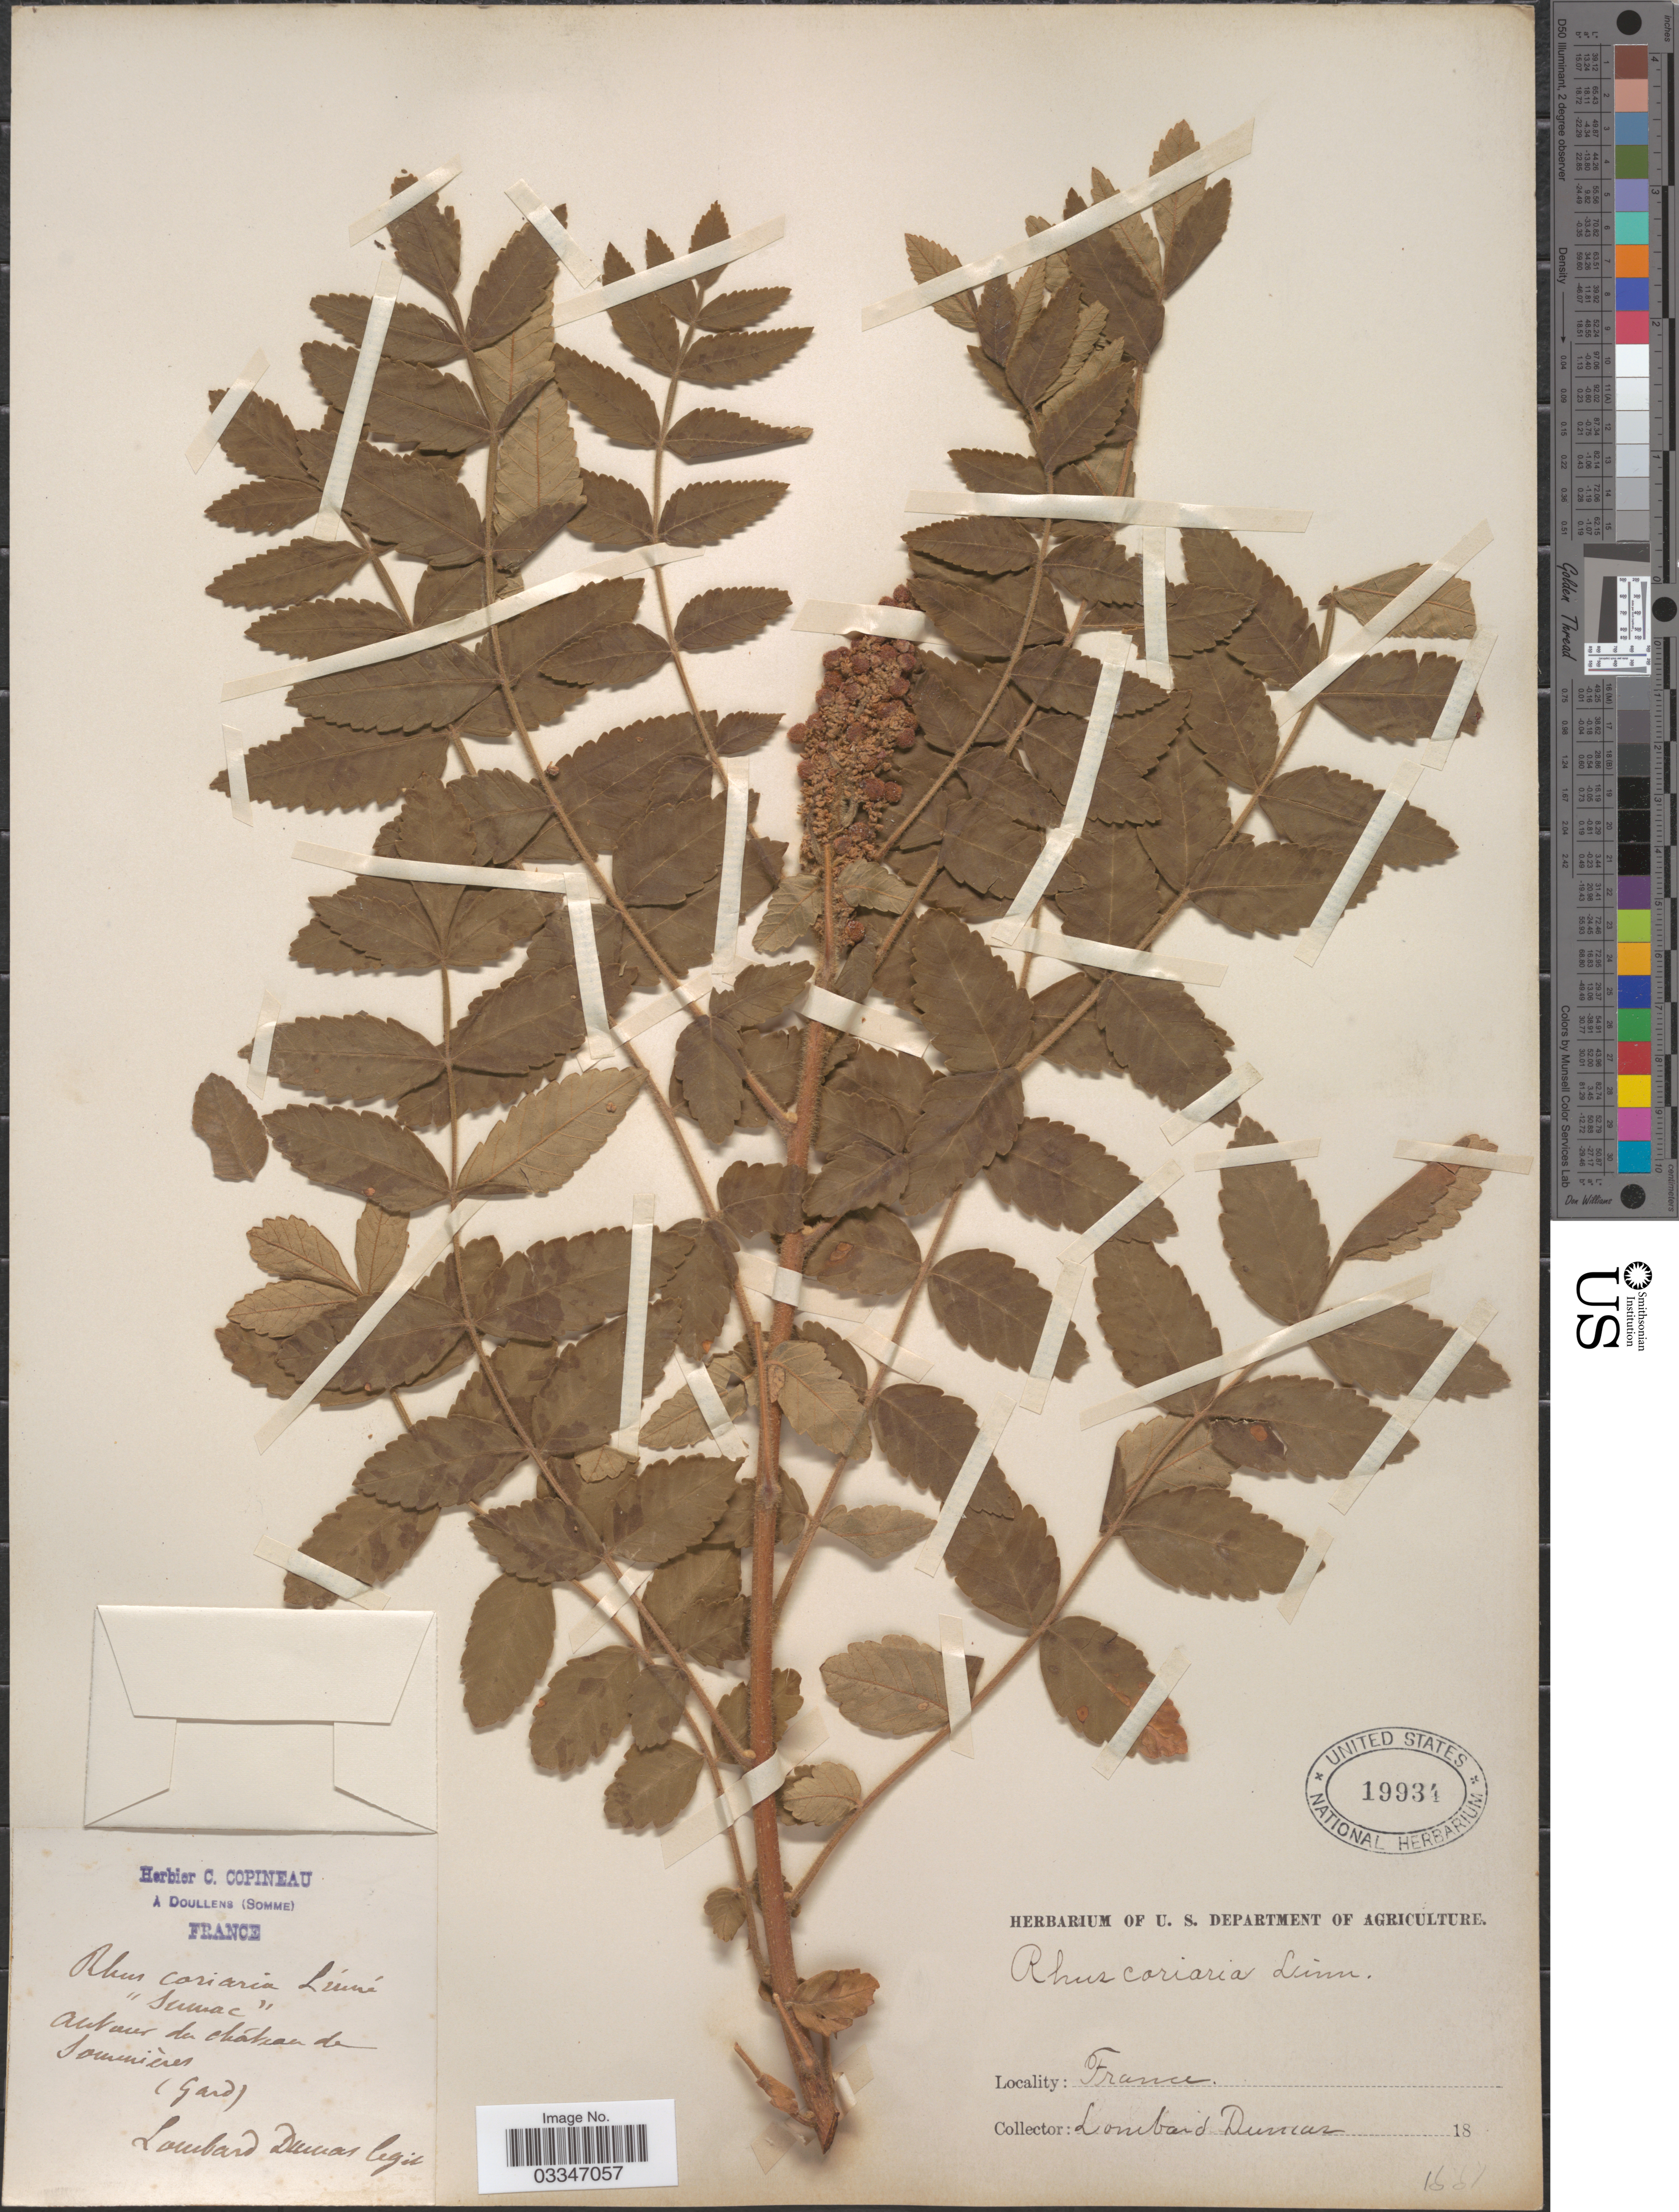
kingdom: Plantae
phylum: Tracheophyta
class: Magnoliopsida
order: Sapindales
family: Anacardiaceae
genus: Rhus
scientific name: Rhus coriaria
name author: L.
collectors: L. Dumas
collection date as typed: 18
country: France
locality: Autaur du cháteau de Sommieres.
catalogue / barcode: US 19934